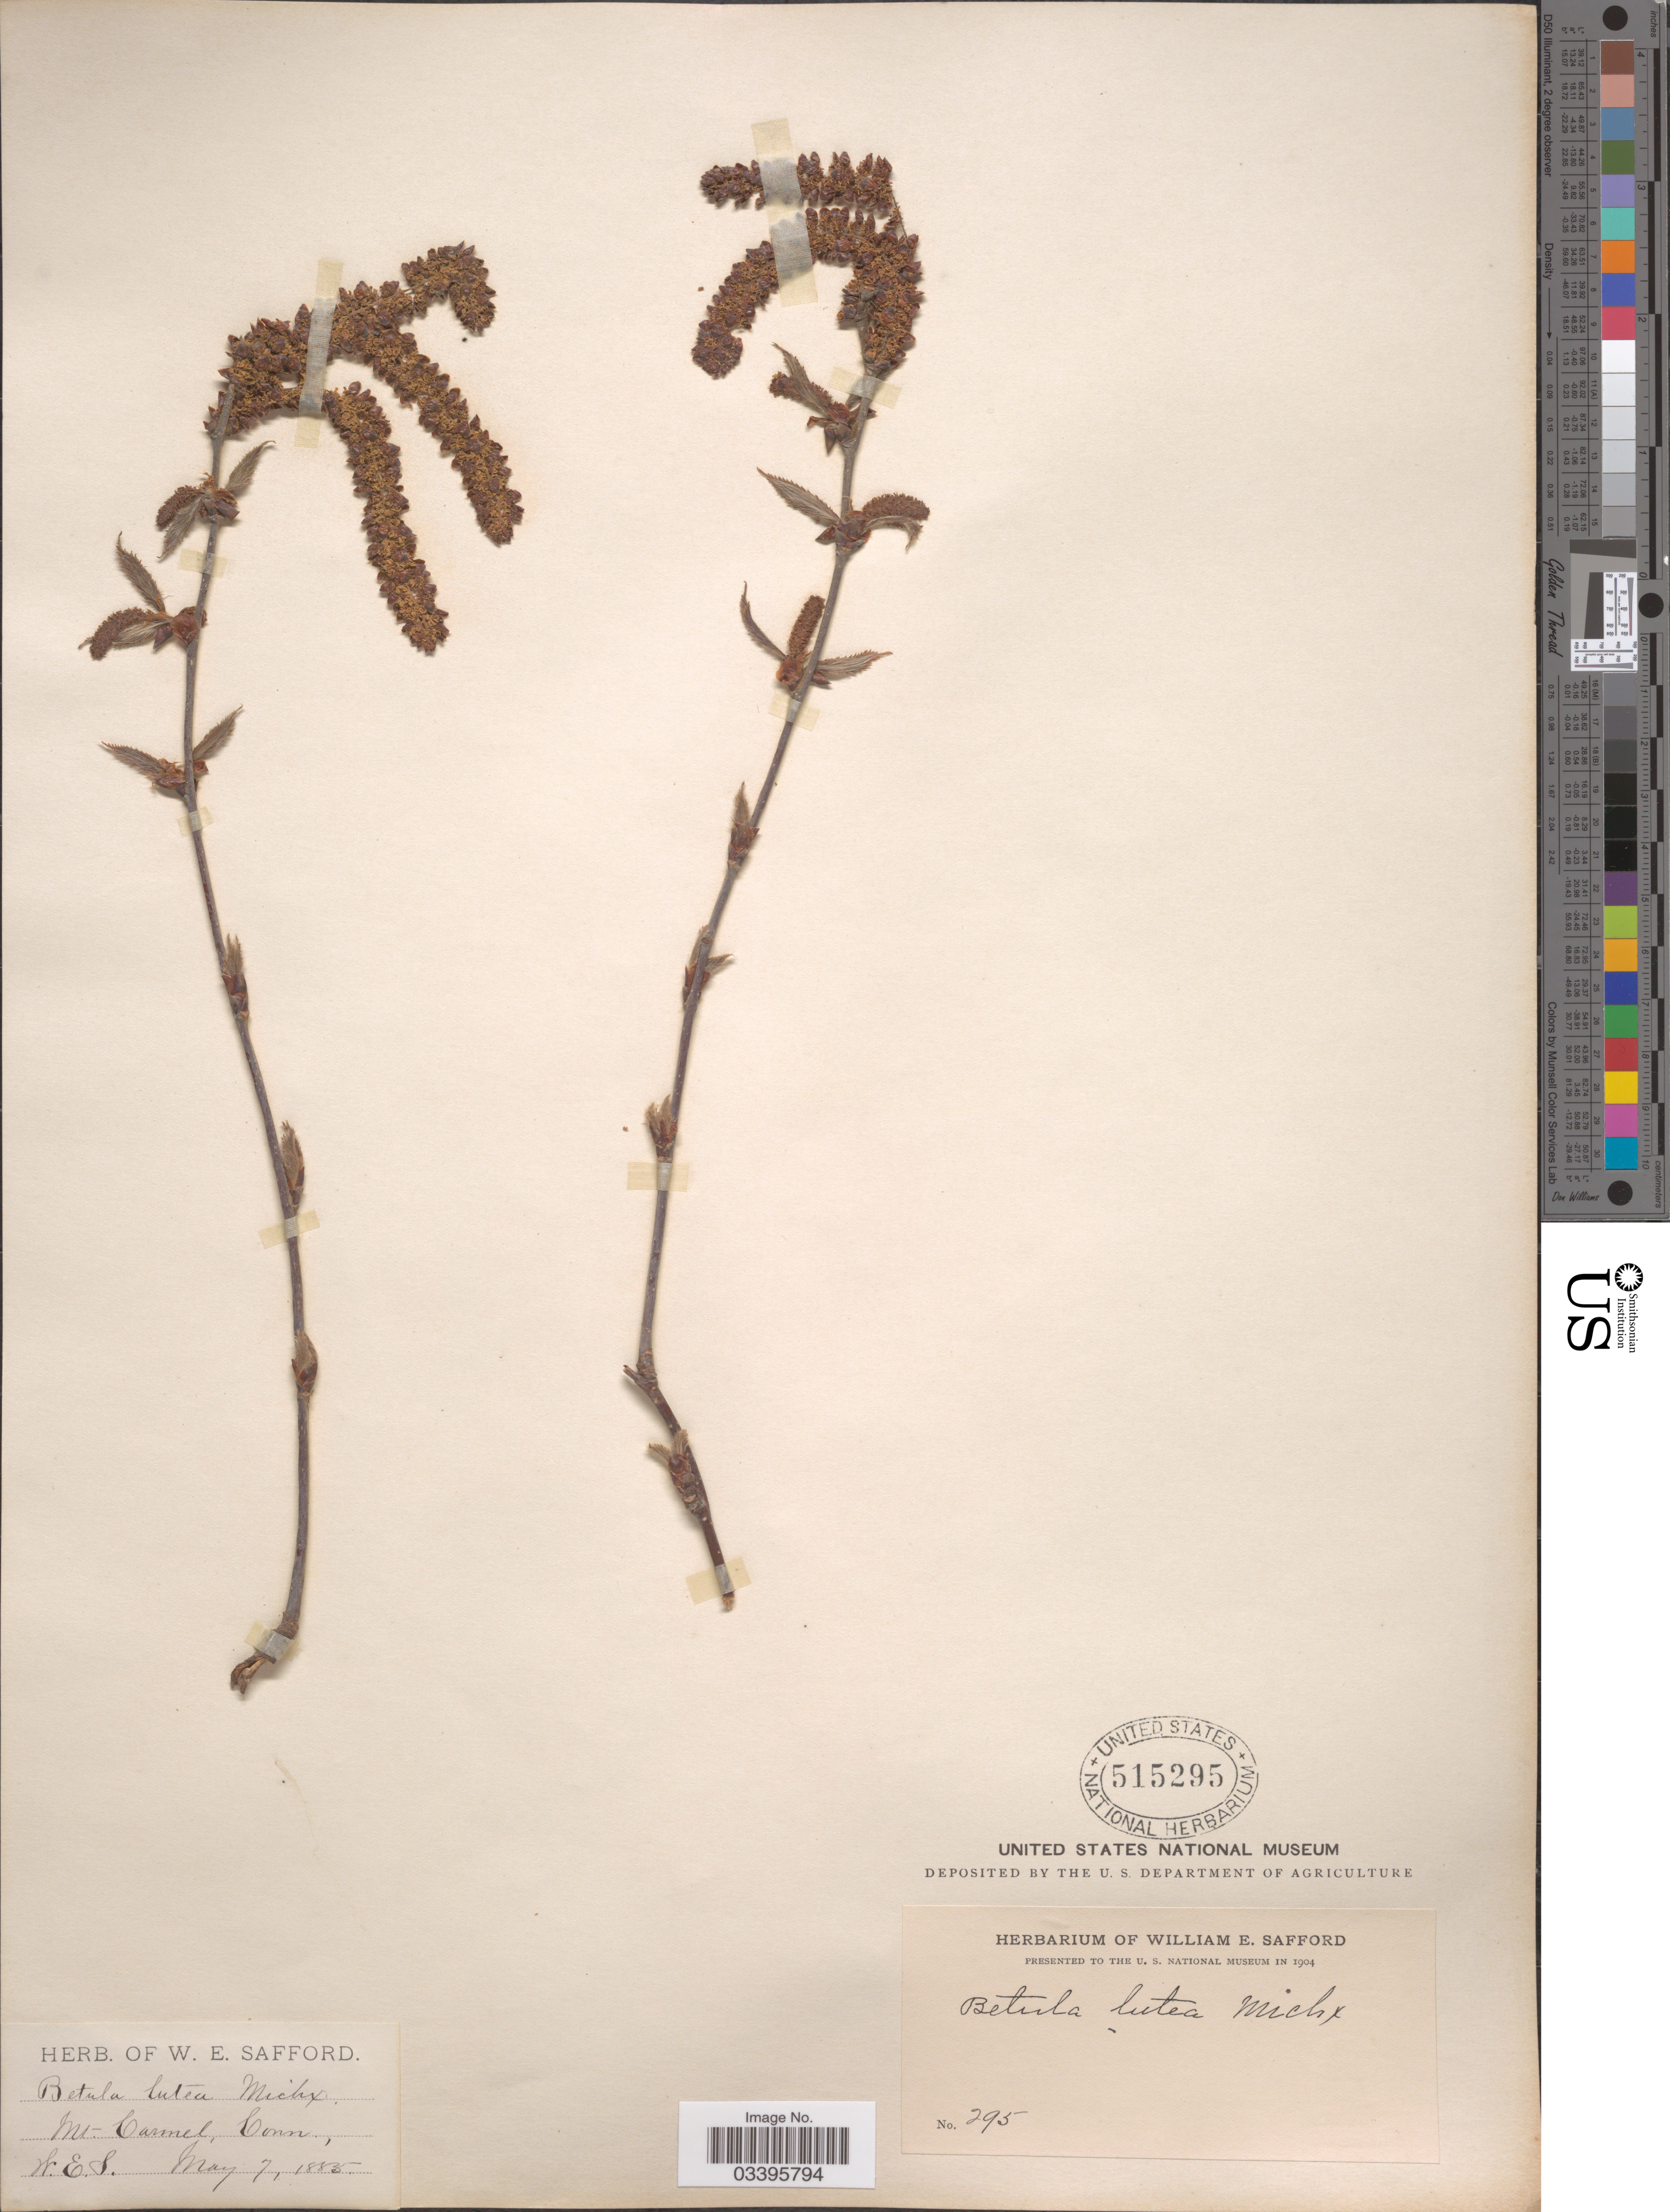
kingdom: Plantae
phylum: Tracheophyta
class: Magnoliopsida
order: Fagales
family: Betulaceae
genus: Betula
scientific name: Betula lutea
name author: F. Michx.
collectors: W. E. Safford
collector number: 295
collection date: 1885-05-07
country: United States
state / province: Connecticut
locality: Mt. Carmel.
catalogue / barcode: US 515295